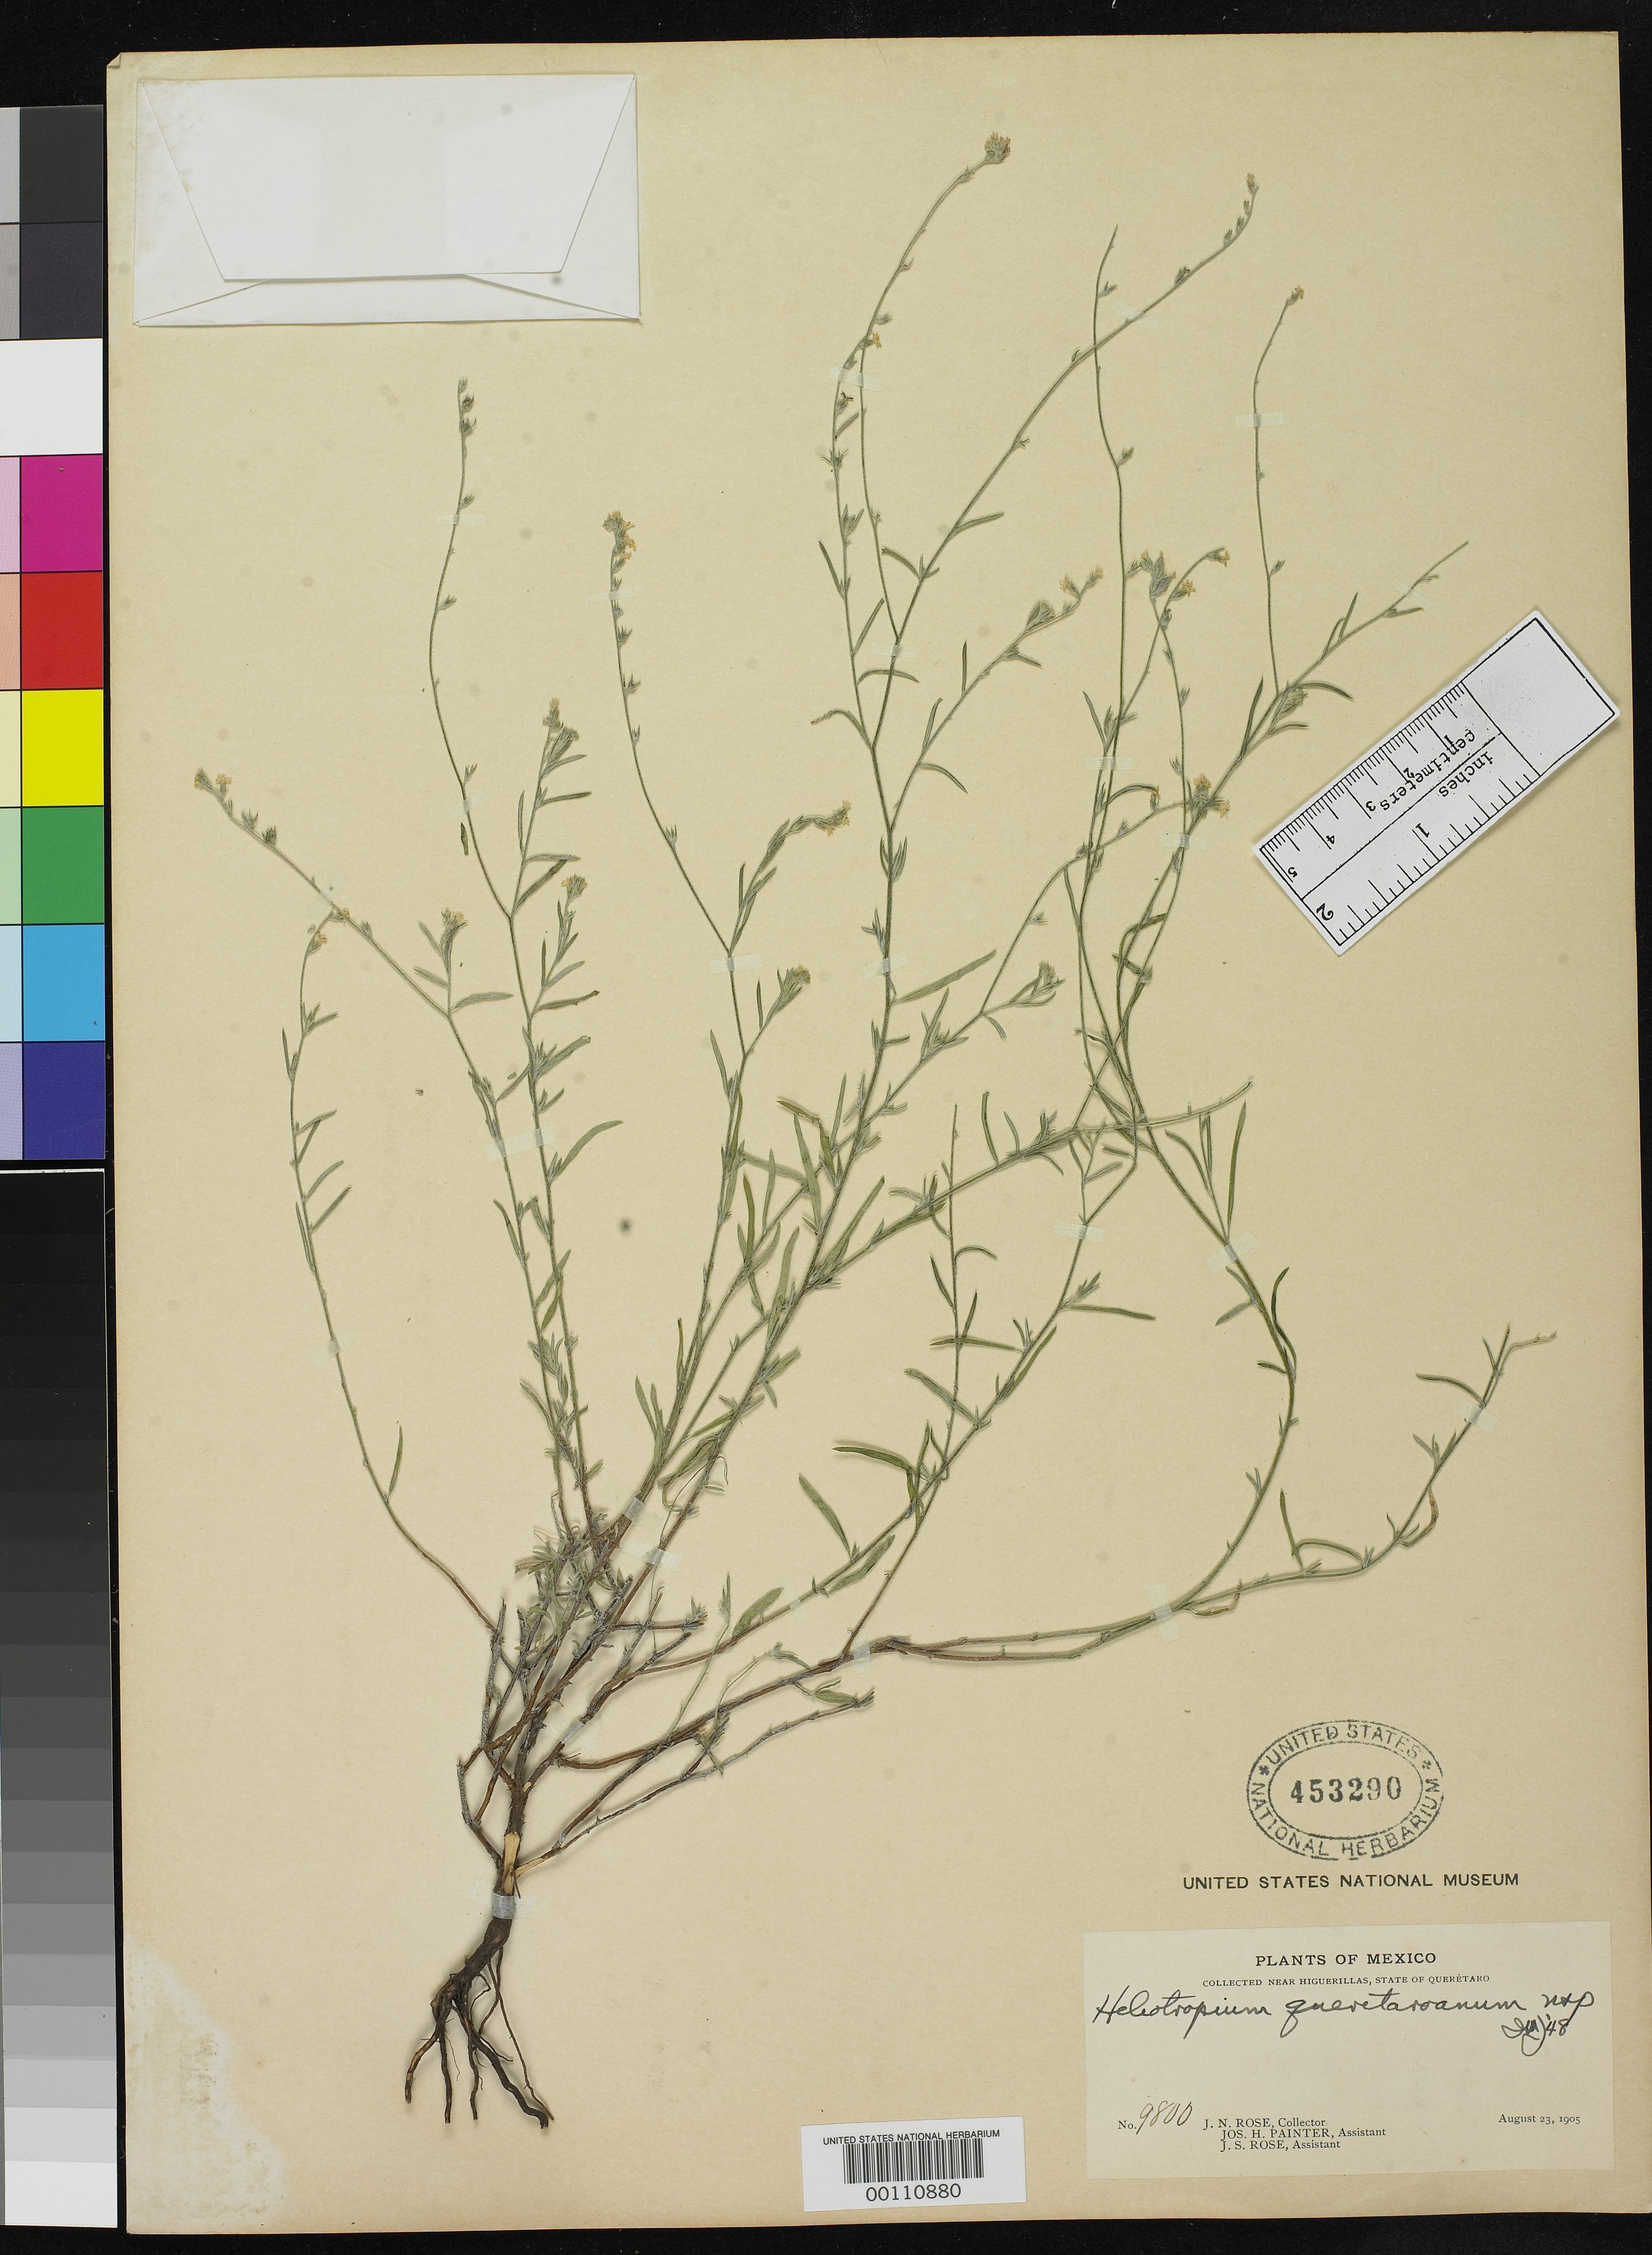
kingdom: Plantae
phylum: Tracheophyta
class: Magnoliopsida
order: Boraginales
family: Heliotropiaceae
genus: Heliotropium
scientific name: Heliotropium queretaroanum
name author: I.M. Johnst.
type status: Holotype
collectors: J. N. Rose, J. H. Painter & J. S. Rose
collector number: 9800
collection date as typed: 23 Aug 1905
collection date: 1905-08-23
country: Mexico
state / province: Querétaro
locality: Near Higuerillas.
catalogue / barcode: US 453290